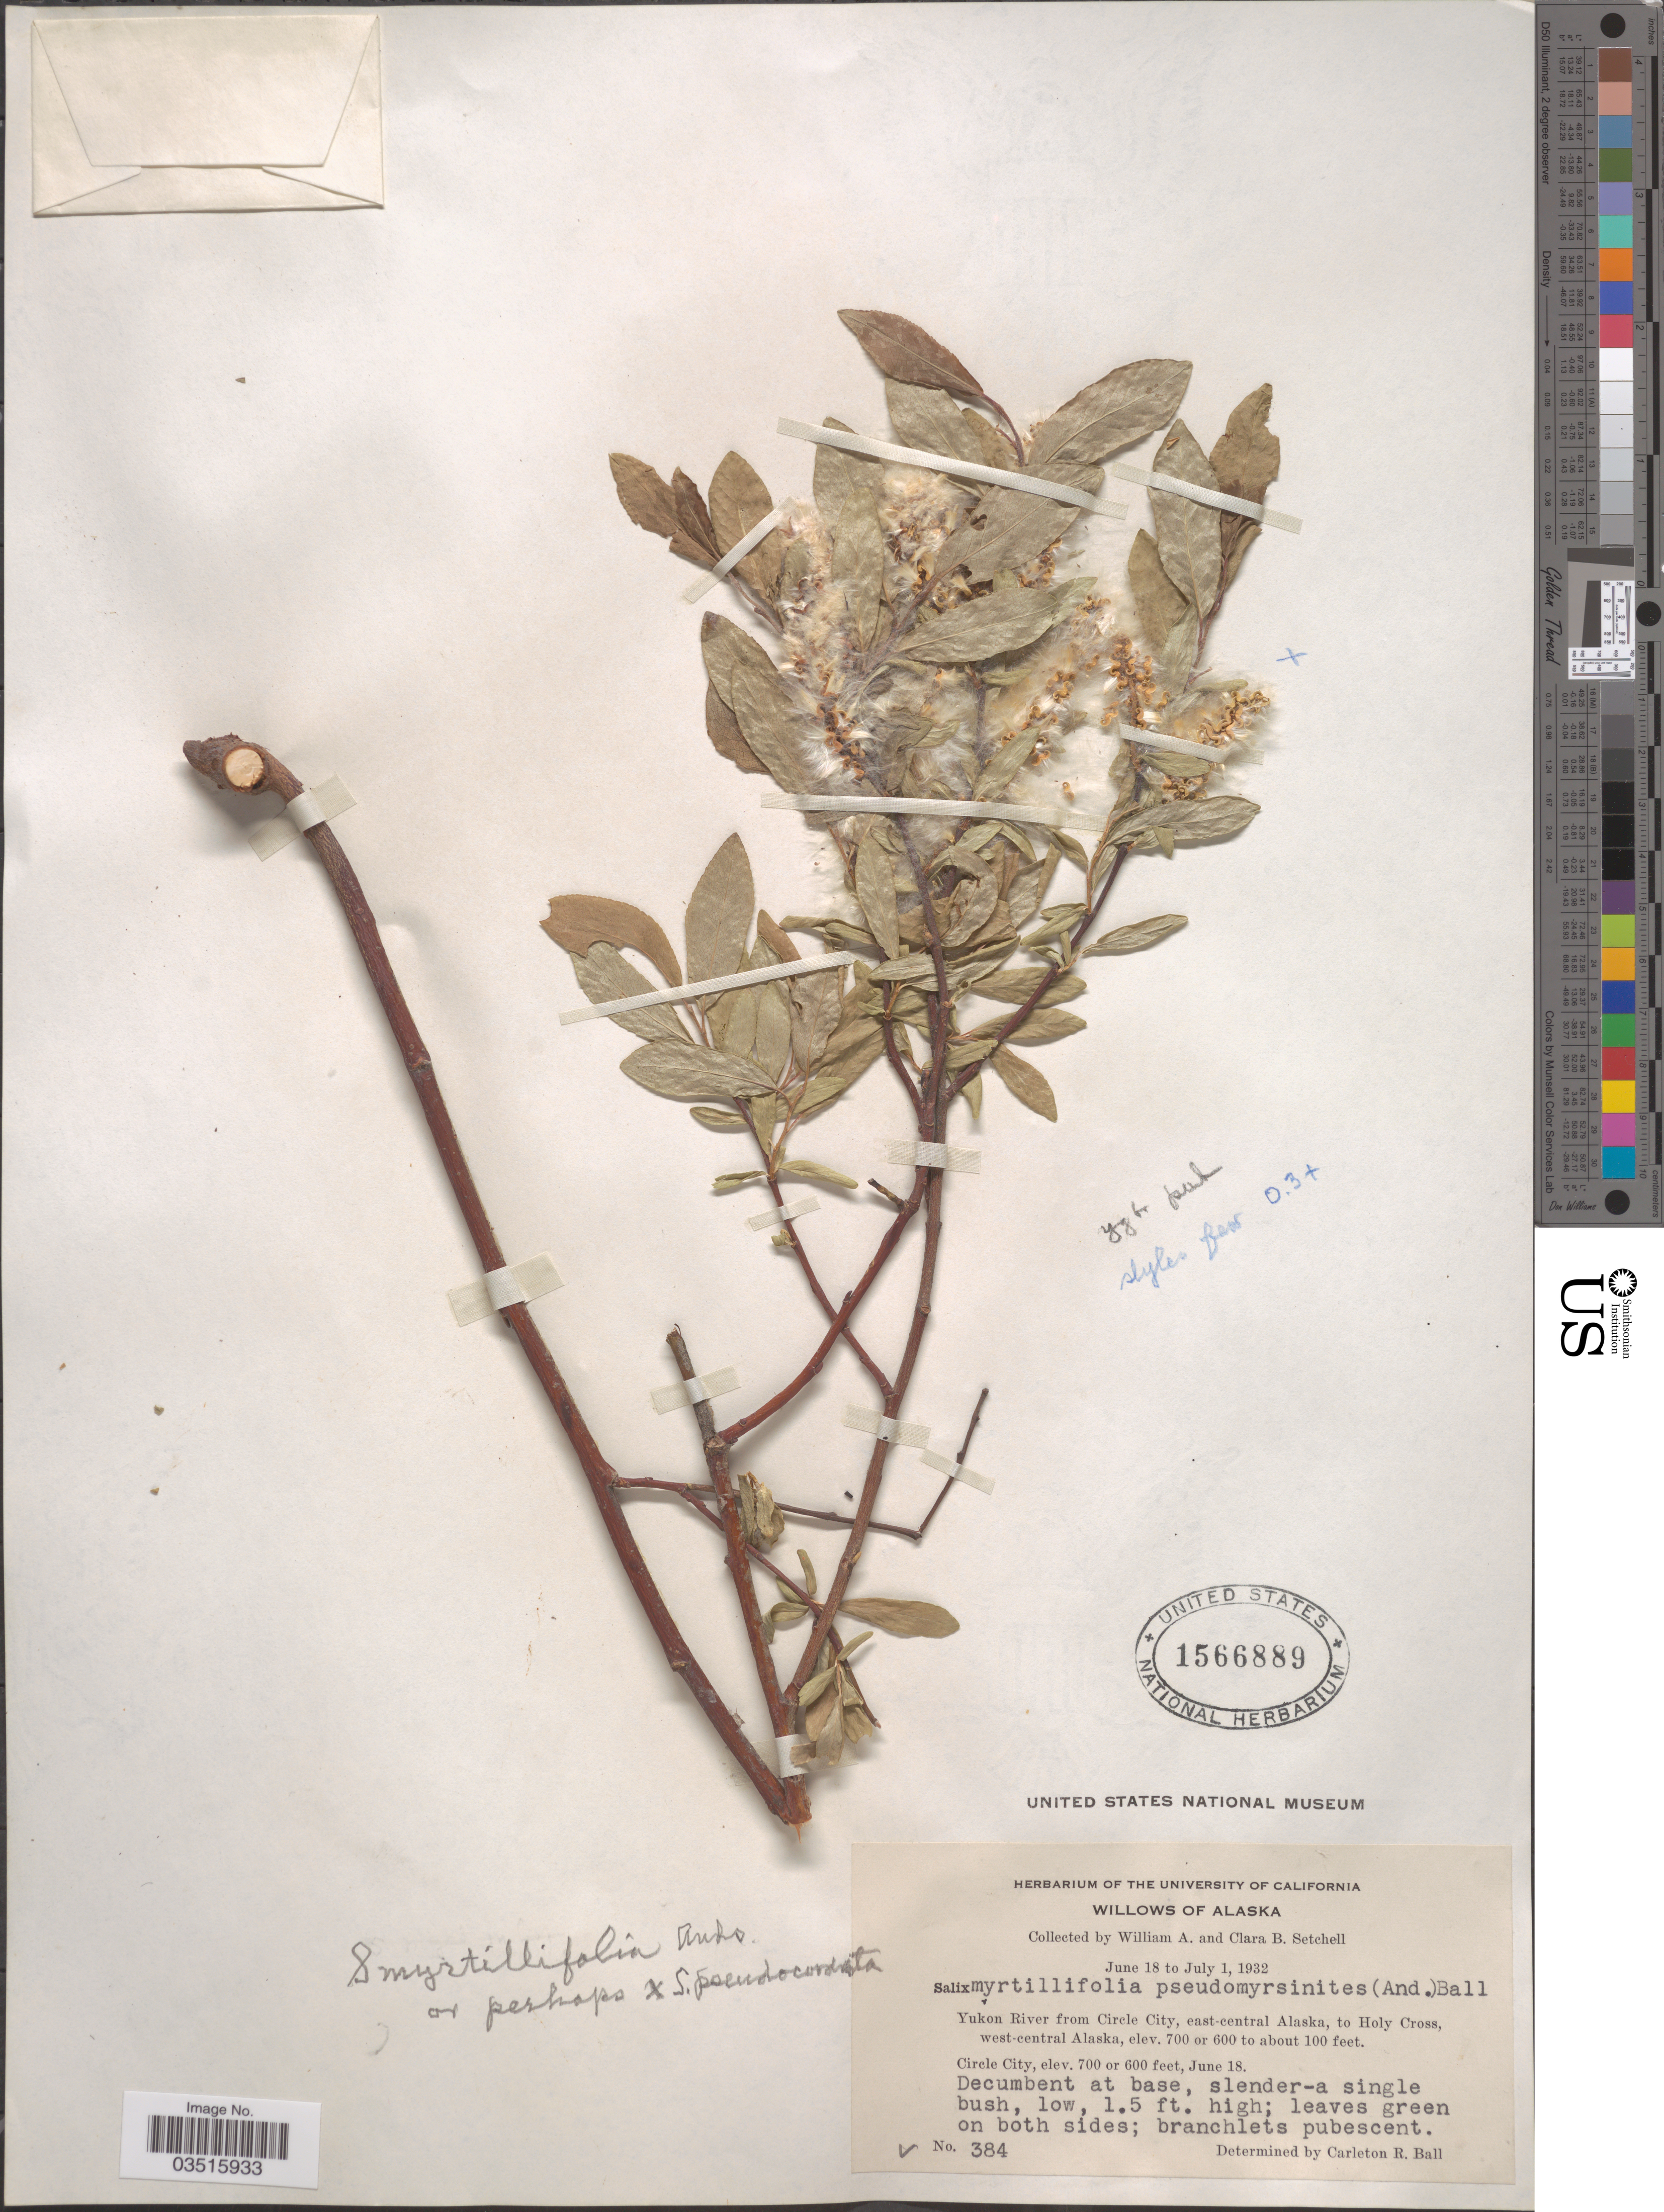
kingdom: Plantae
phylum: Tracheophyta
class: Magnoliopsida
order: Malpighiales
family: Salicaceae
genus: Salix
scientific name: Salix myrtillifolia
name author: Andersson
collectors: W. Setchell & C. B. Setchell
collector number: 384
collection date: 1932-06-18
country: United States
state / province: Alaska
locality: Yukon River from Circle City, east-central Alaska, to Holy Cross, west-central Alaska. Circle City.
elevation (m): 30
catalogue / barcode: US 1566889